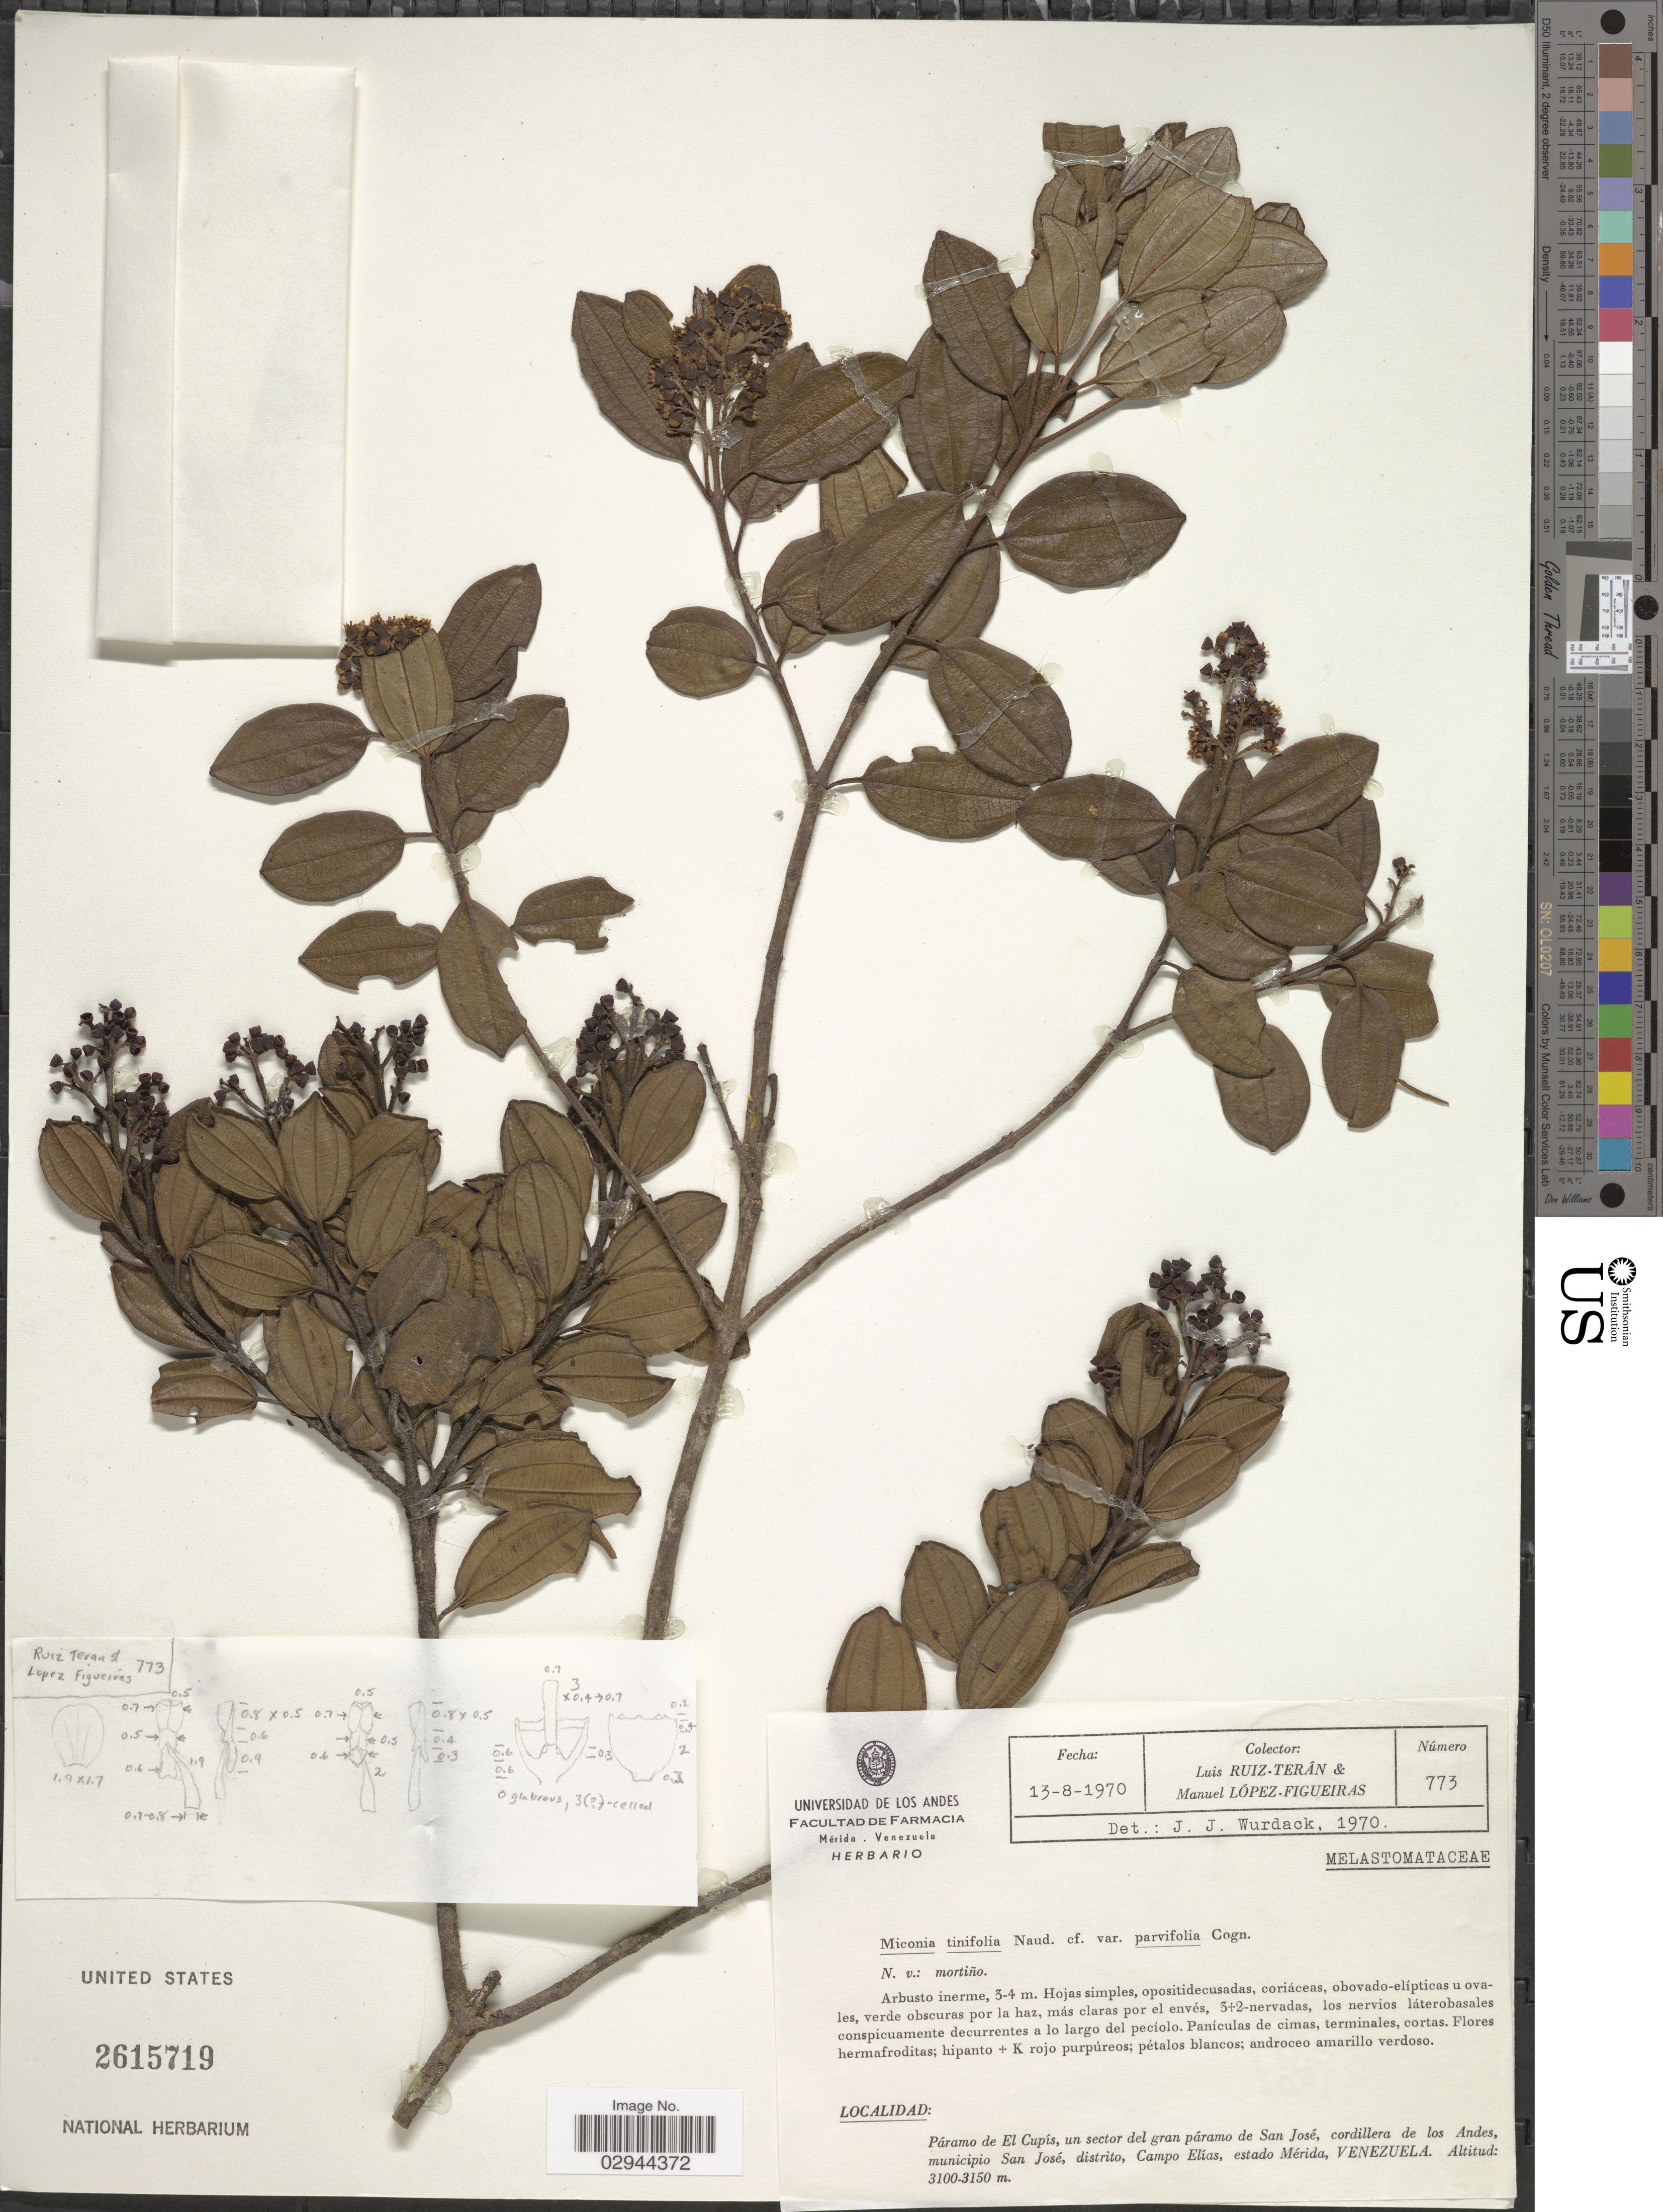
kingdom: Plantae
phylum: Tracheophyta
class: Magnoliopsida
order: Myrtales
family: Melastomataceae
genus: Miconia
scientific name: Miconia tinifolia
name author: Naudin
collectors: L. Teran & M. López Figueiras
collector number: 773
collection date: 1970-08-13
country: Venezuela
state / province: Mérida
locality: Páramo de El Cupís, un sector del gran páramo de San José, cordillera de los Andes, municipio San José, Campo Elías.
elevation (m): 3100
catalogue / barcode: US 2615719